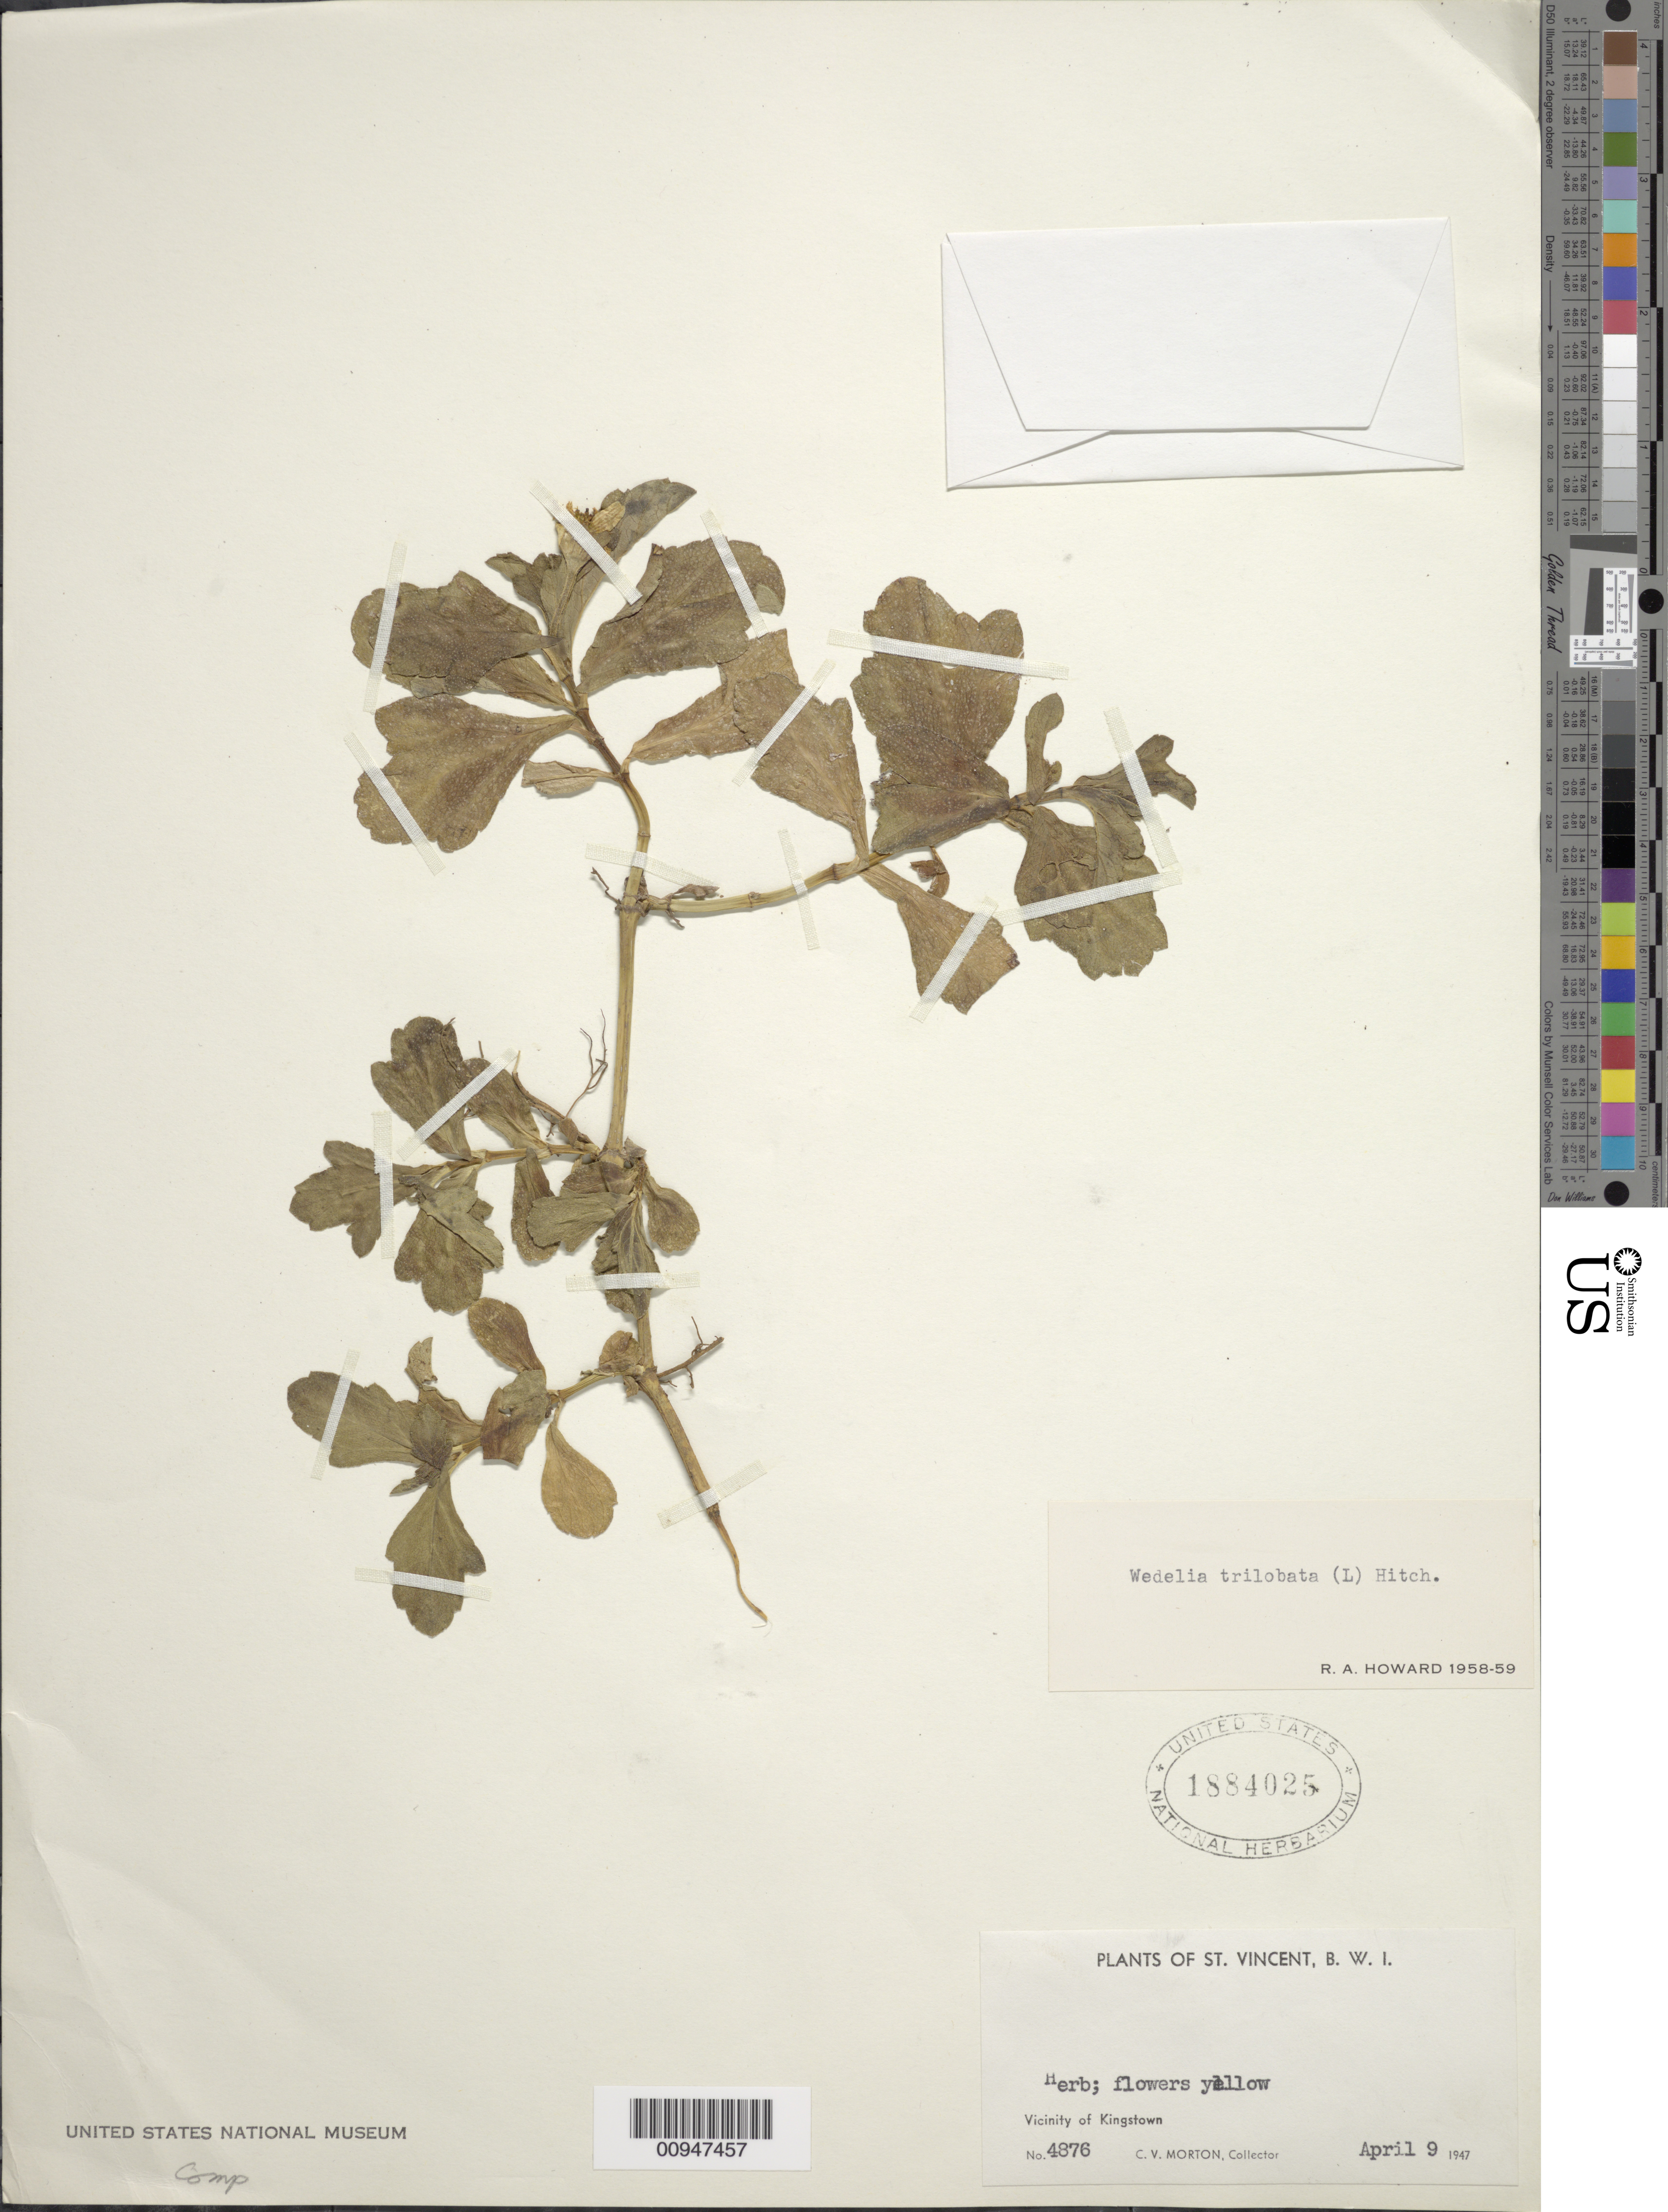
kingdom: Plantae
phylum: Tracheophyta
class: Magnoliopsida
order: Asterales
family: Asteraceae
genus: Sphagneticola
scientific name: Sphagneticola trilobata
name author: (L.) Pruski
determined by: Howard, R. A.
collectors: C. V. Morton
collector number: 4876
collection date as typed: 09 Apr 1947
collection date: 1947-04-09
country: St. Vincent - Grenadines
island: St. Vincent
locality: Vicinity of Kingstown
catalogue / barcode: US 1884025